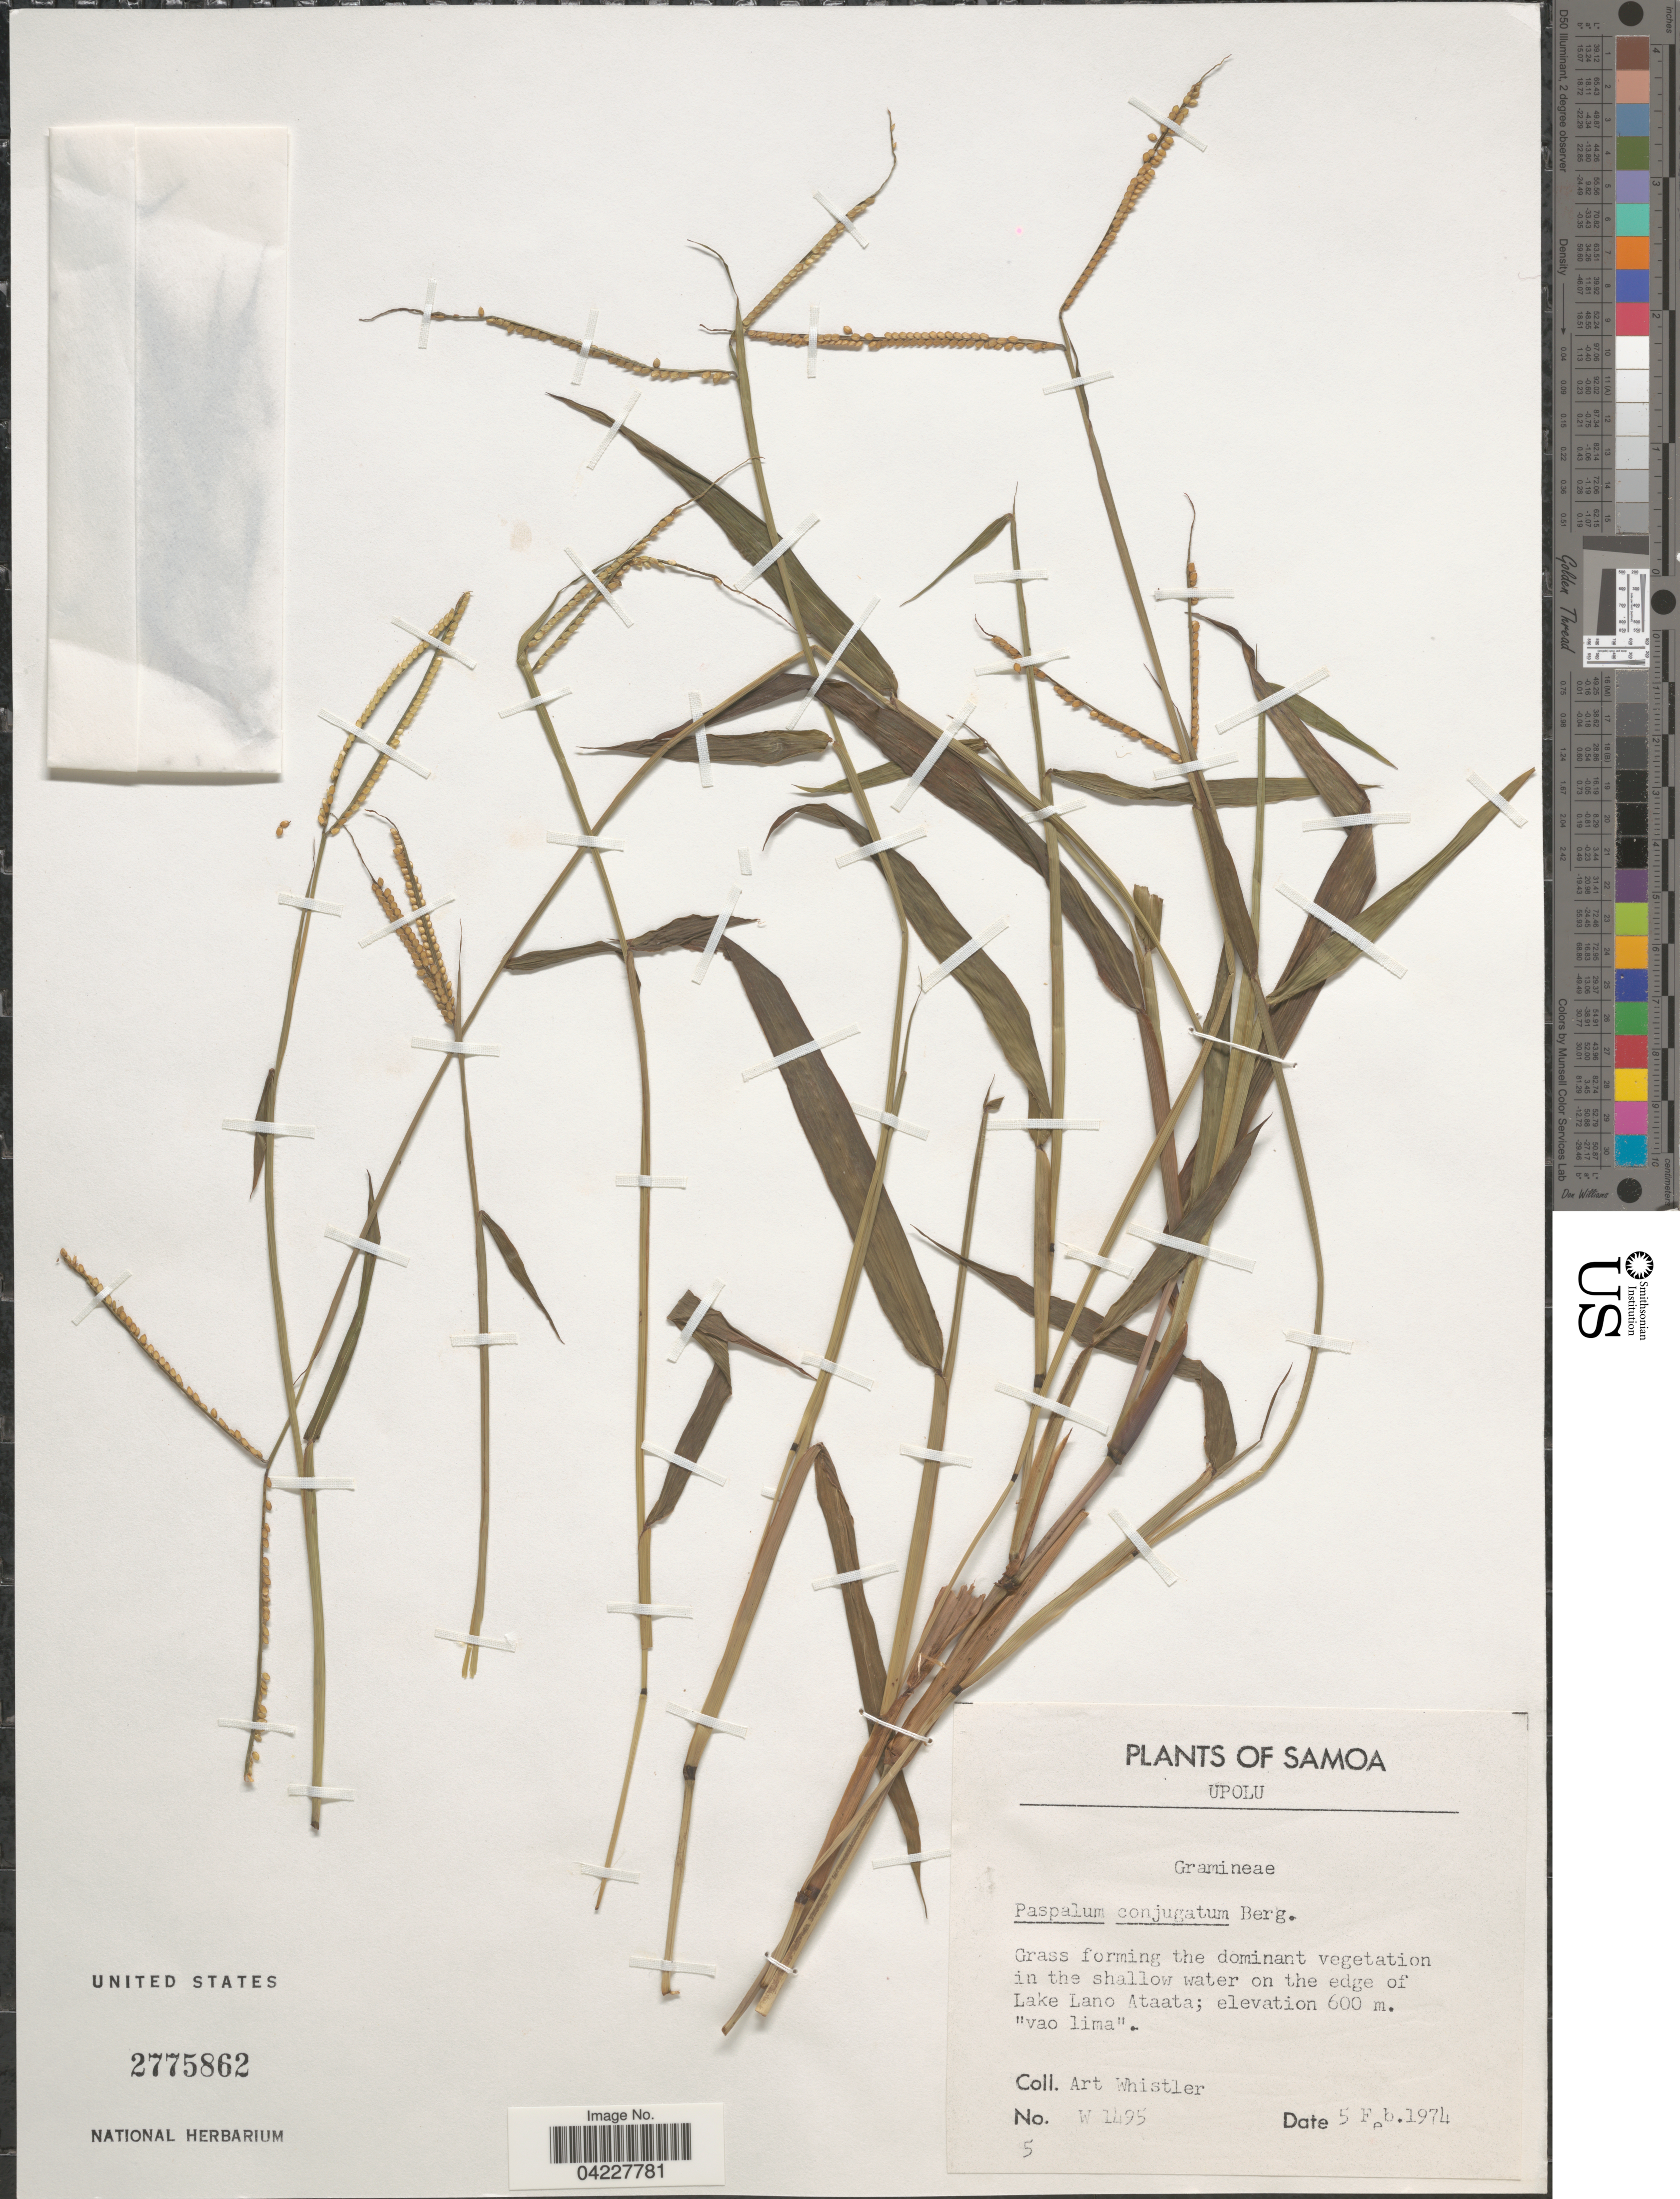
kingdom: Plantae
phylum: Tracheophyta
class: Liliopsida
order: Poales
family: Poaceae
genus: Paspalum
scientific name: Paspalum conjugatum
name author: P.J. Bergius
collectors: A. Whistler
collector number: W1495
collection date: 1974-02-05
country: Samoa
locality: Samoa. Upolu. On the edge of Lake Lano Ataata.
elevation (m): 600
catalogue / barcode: US 2775862